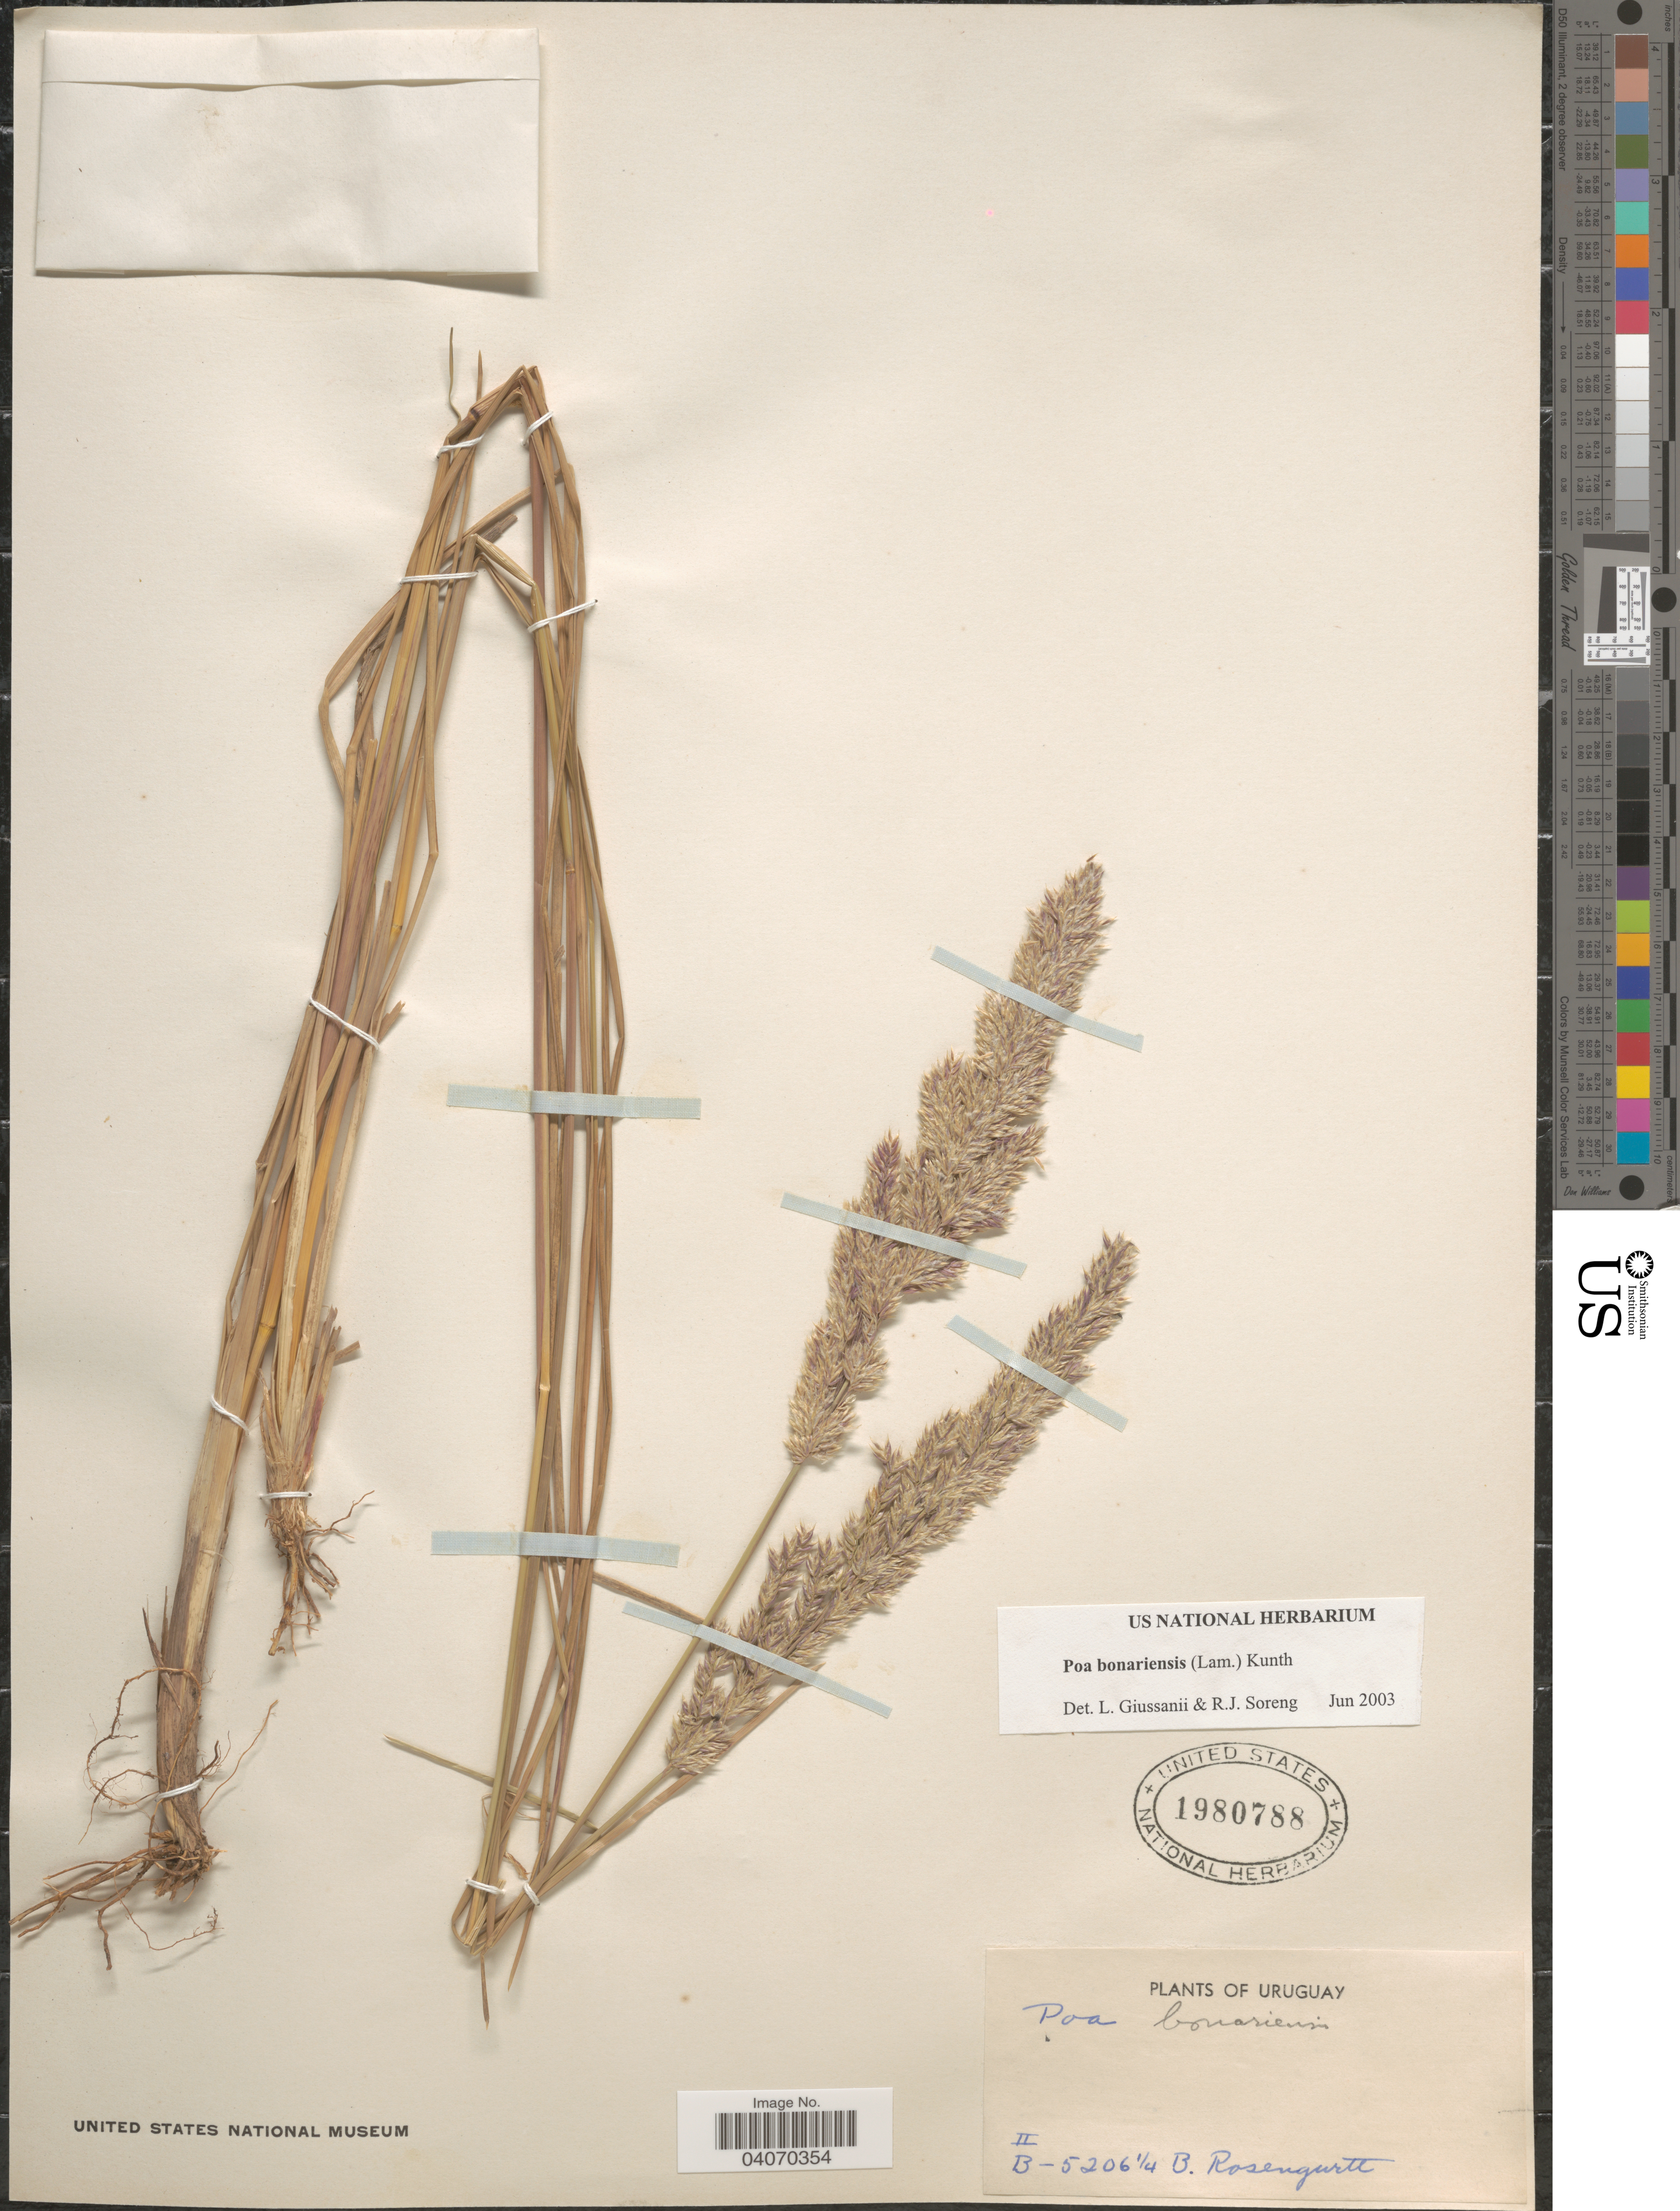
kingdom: Plantae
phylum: Tracheophyta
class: Liliopsida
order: Poales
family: Poaceae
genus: Poa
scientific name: Poa bonariensis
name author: (Lam.) Kunth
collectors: B. Rosengurtt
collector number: B-5206¼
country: Uruguay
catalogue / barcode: US 1980788